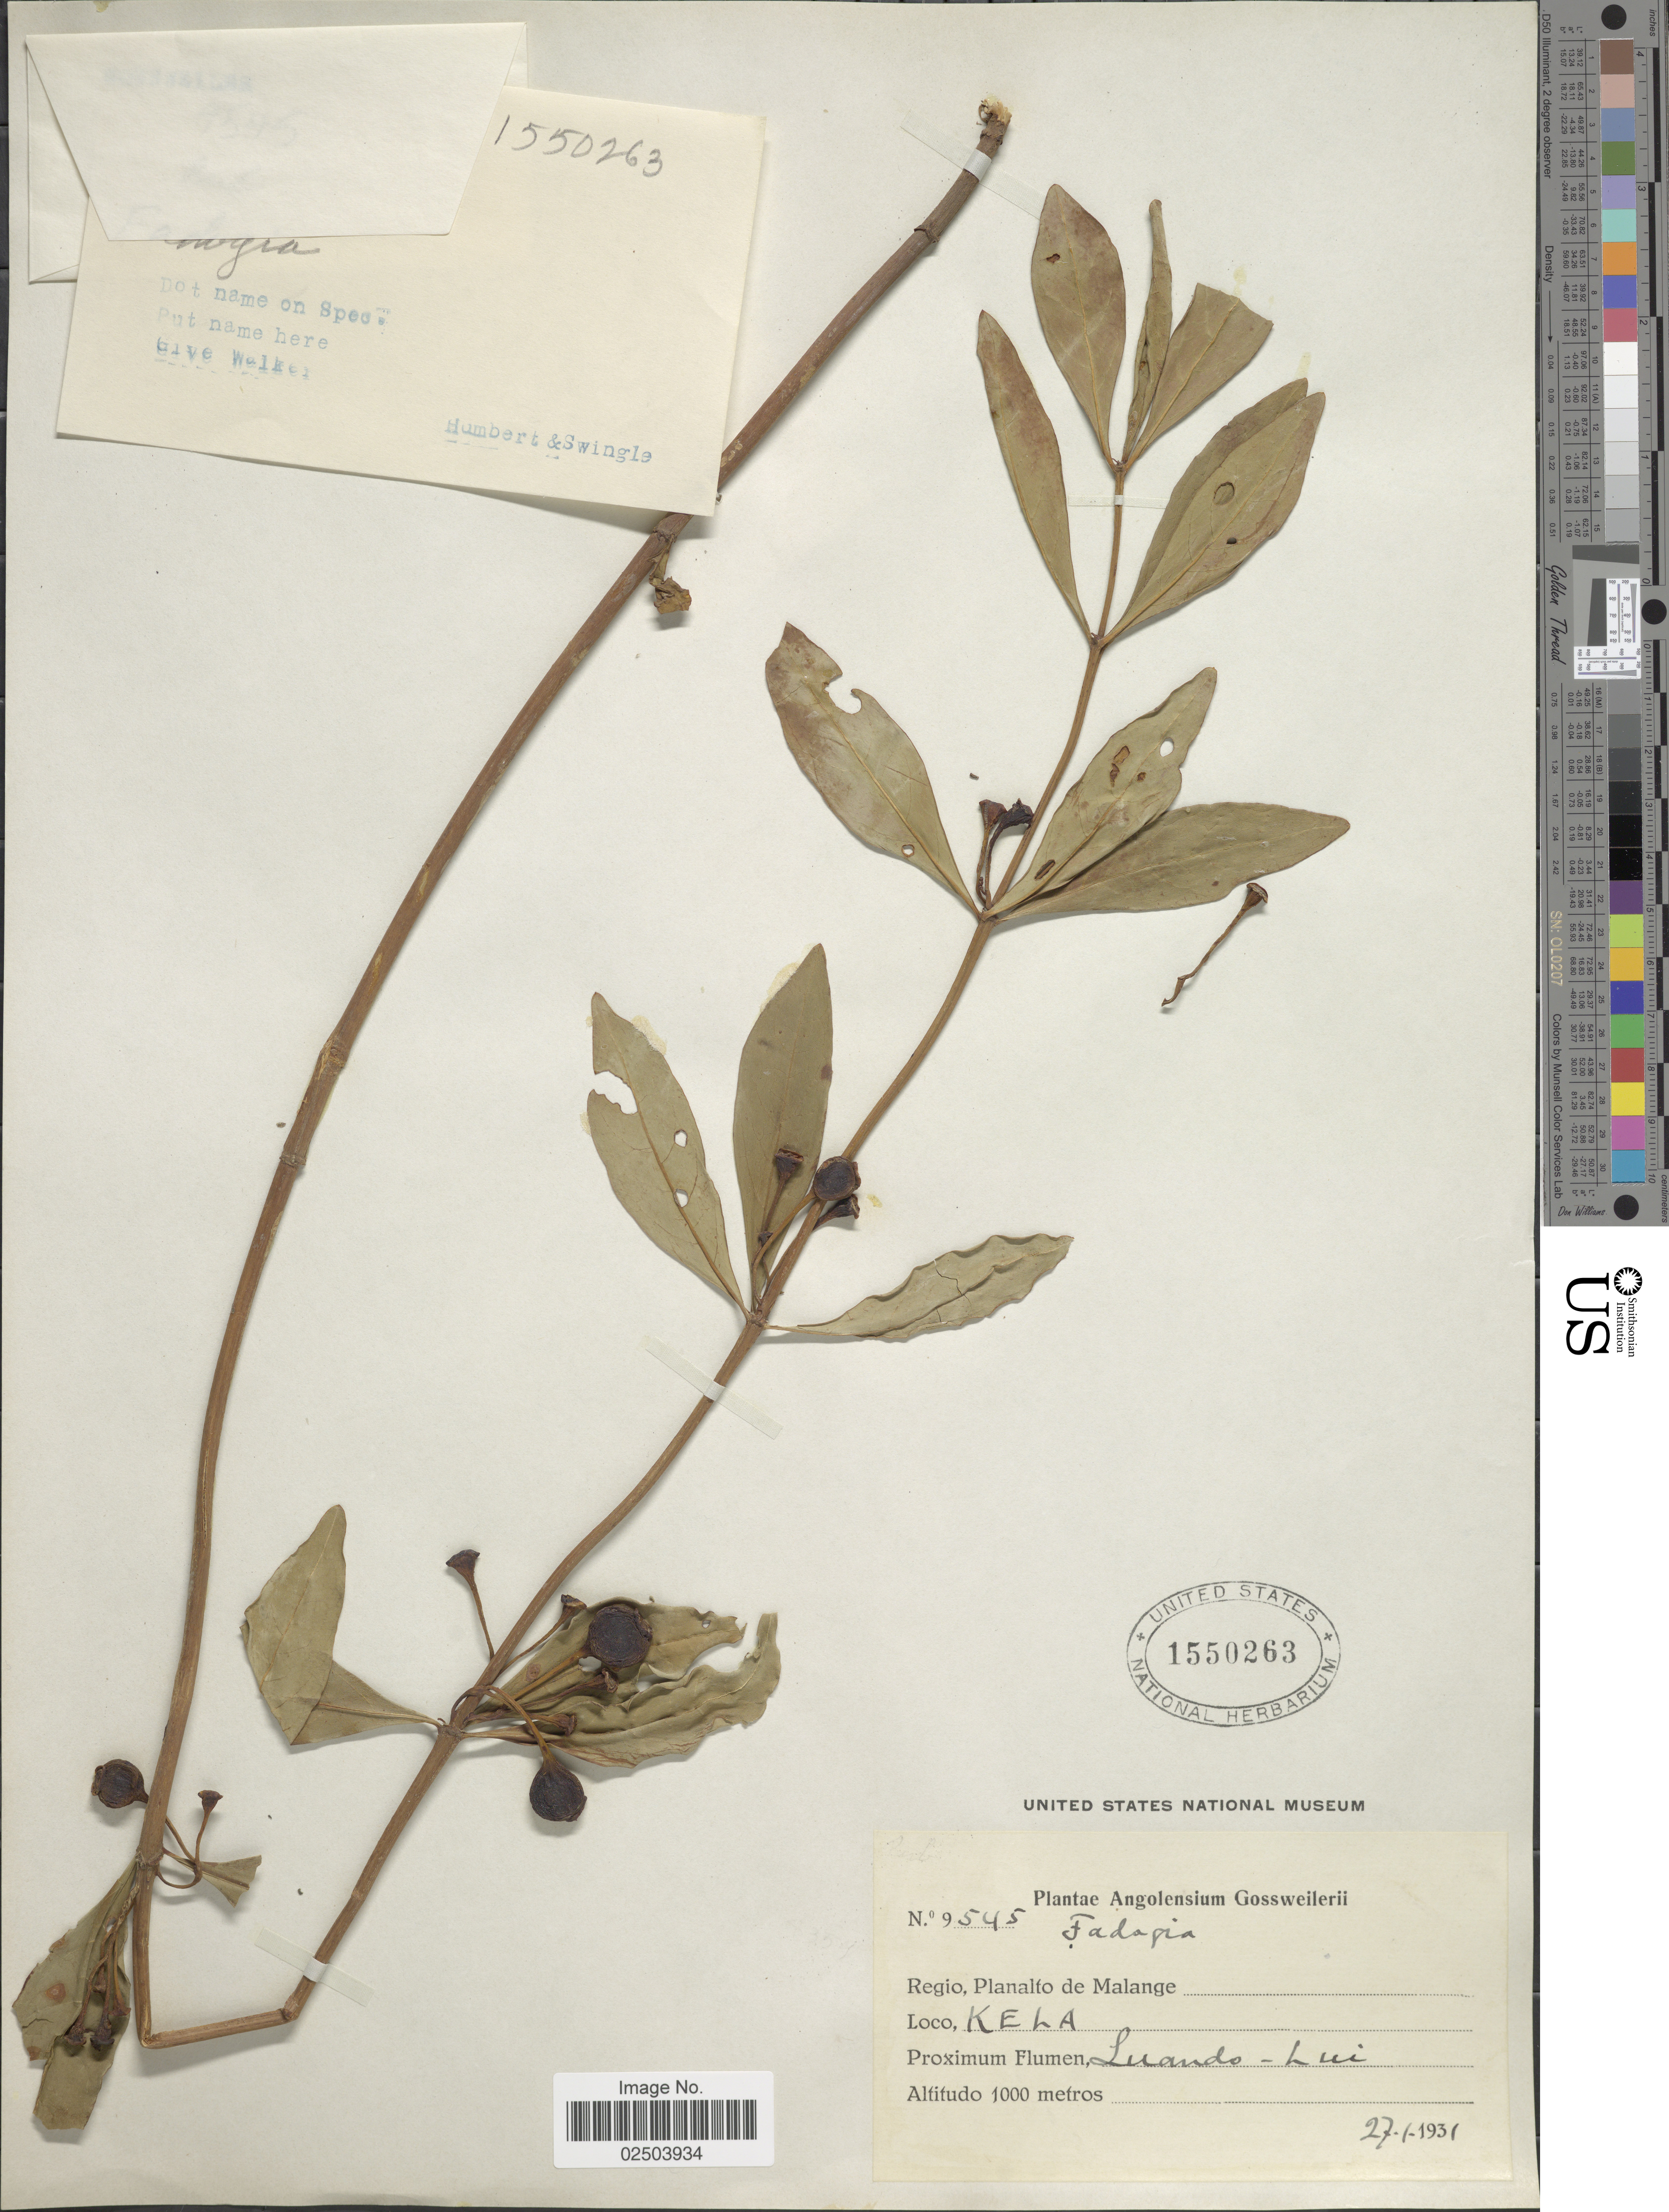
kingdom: Plantae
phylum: Tracheophyta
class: Magnoliopsida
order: Gentianales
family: Rubiaceae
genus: Fadogia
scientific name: Fadogia sp.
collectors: J. Gossweiler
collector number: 9545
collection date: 1931-01-27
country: Angola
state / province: Malange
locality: Regio, Planalto de Malange, Kela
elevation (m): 1000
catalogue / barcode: US 1550263